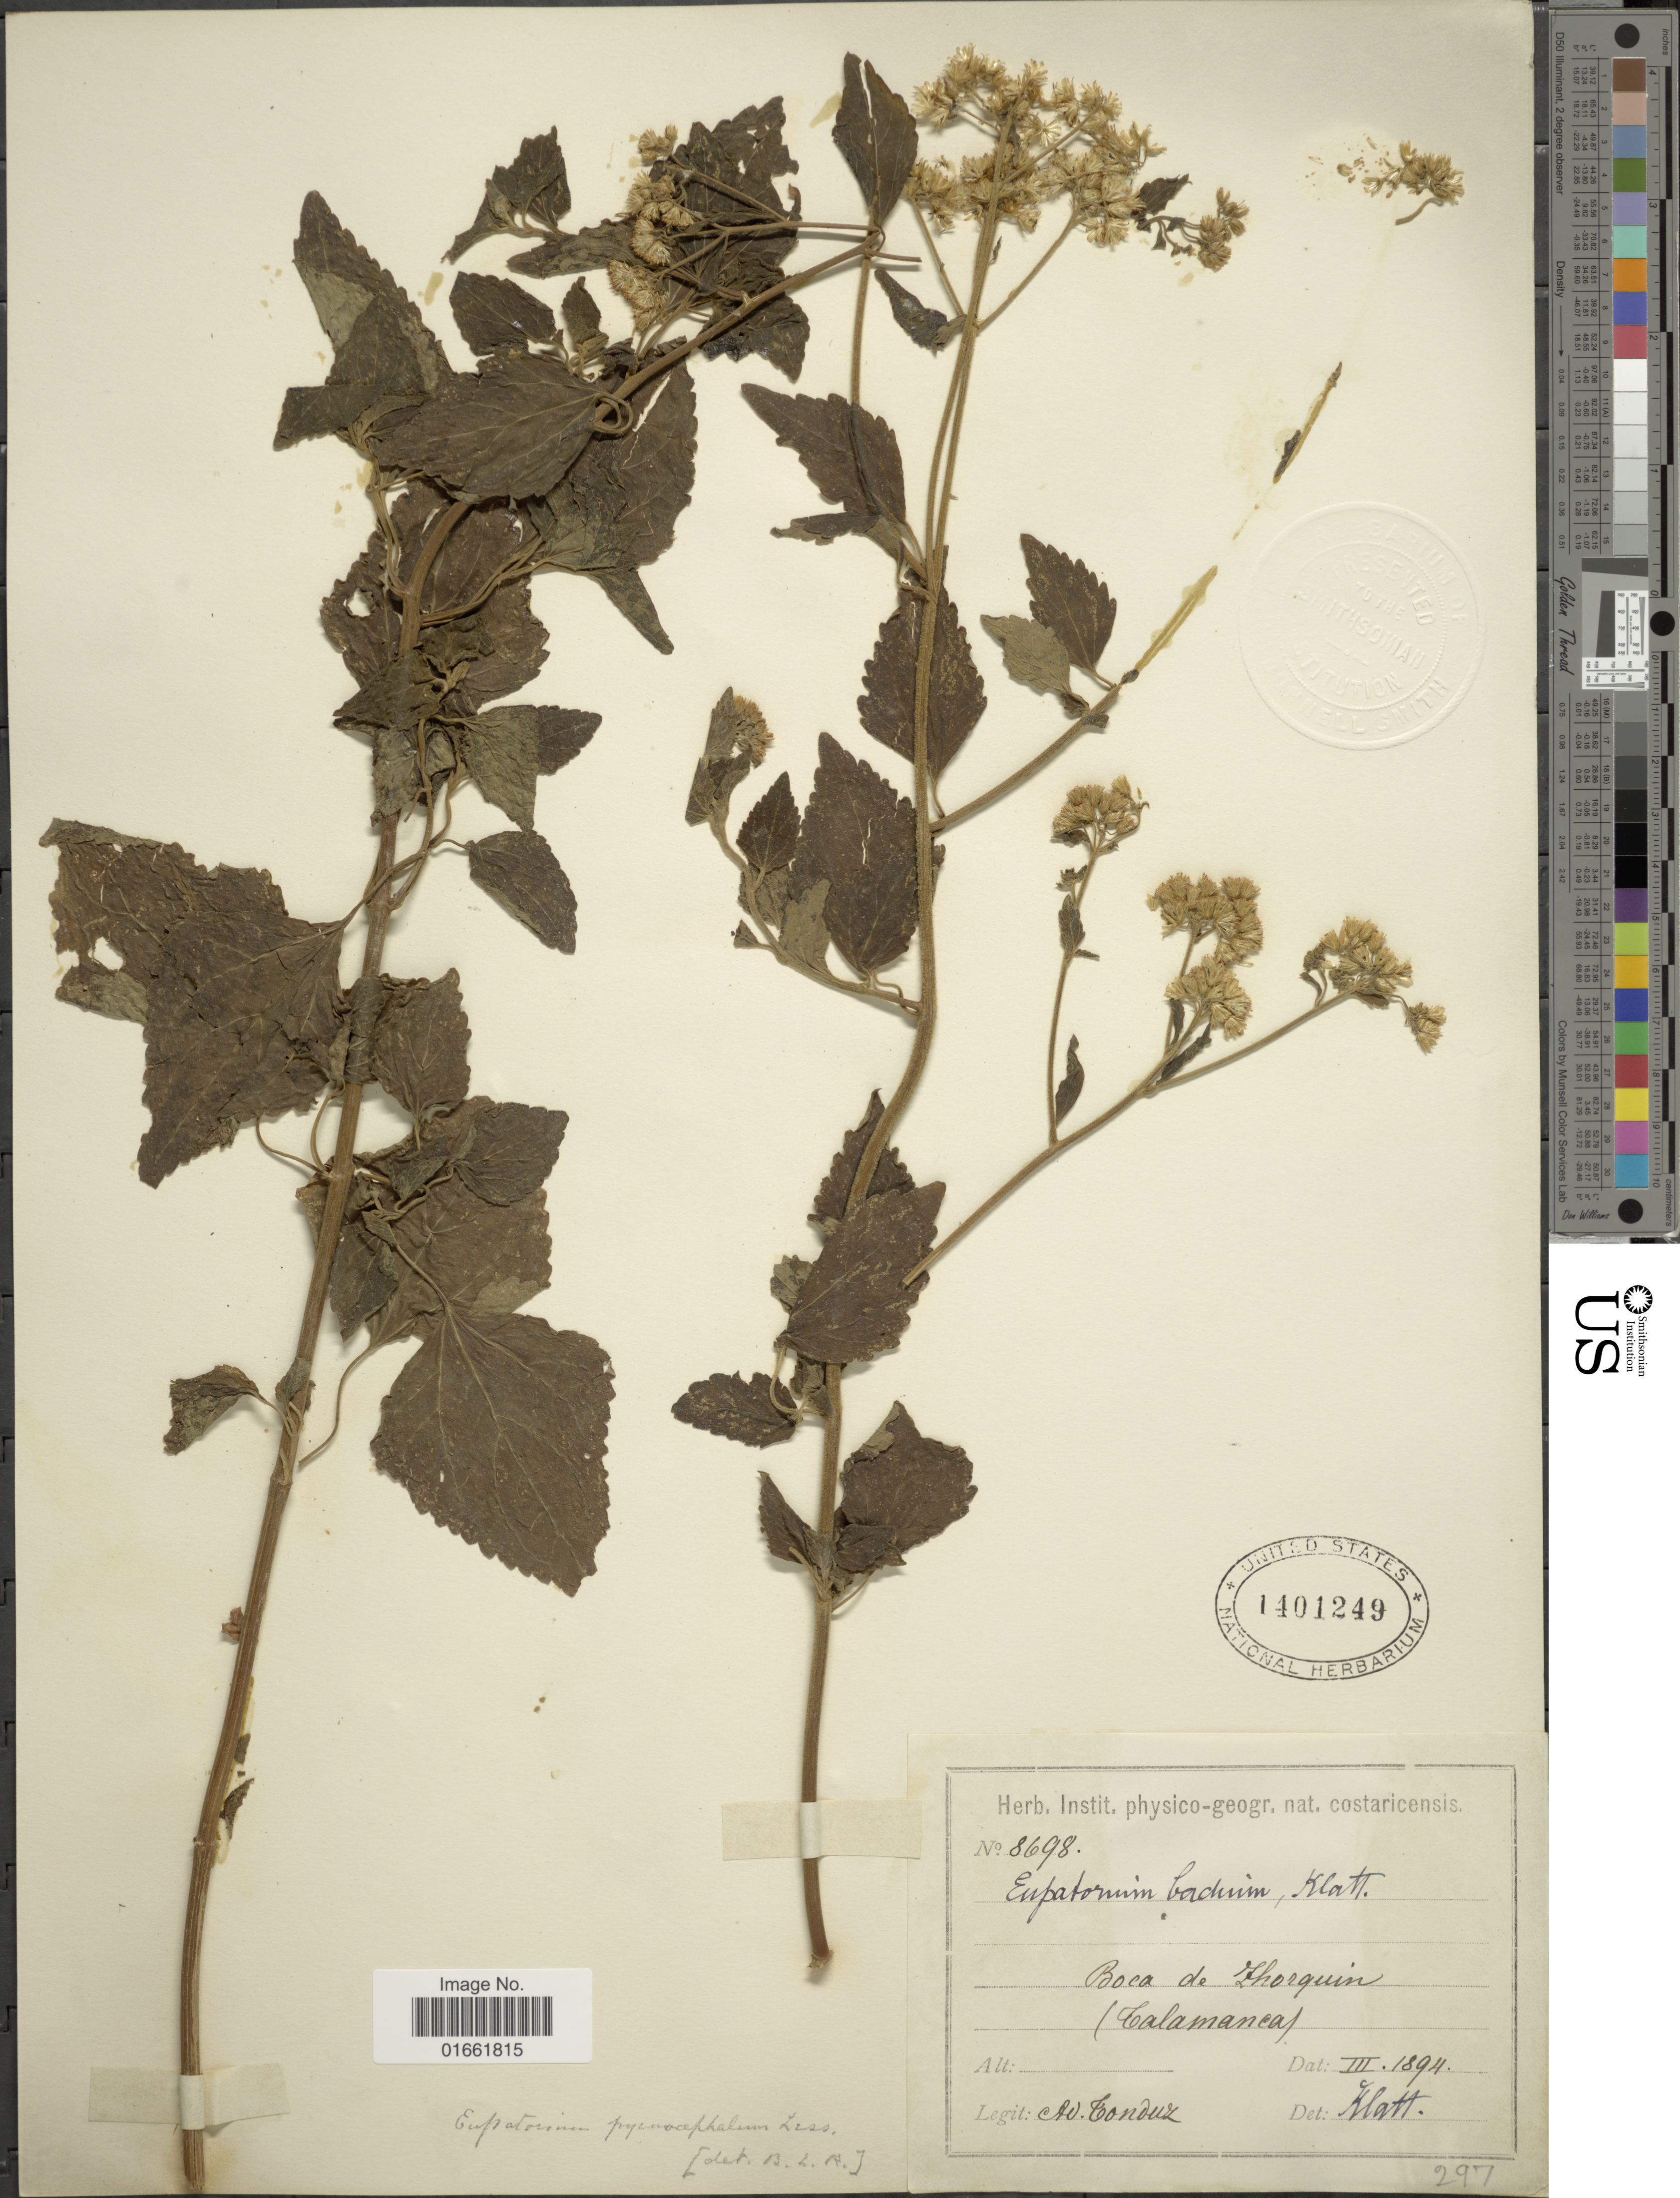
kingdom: Plantae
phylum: Tracheophyta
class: Magnoliopsida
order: Asterales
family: Asteraceae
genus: Fleischmannia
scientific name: Fleischmannia pratensis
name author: (Klatt) R.M. King & H. Rob.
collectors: A. Tonduz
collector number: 8698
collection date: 1894-03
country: Costa Rica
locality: Boca de Zhorquin (Talamanca)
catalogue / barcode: US 1401249